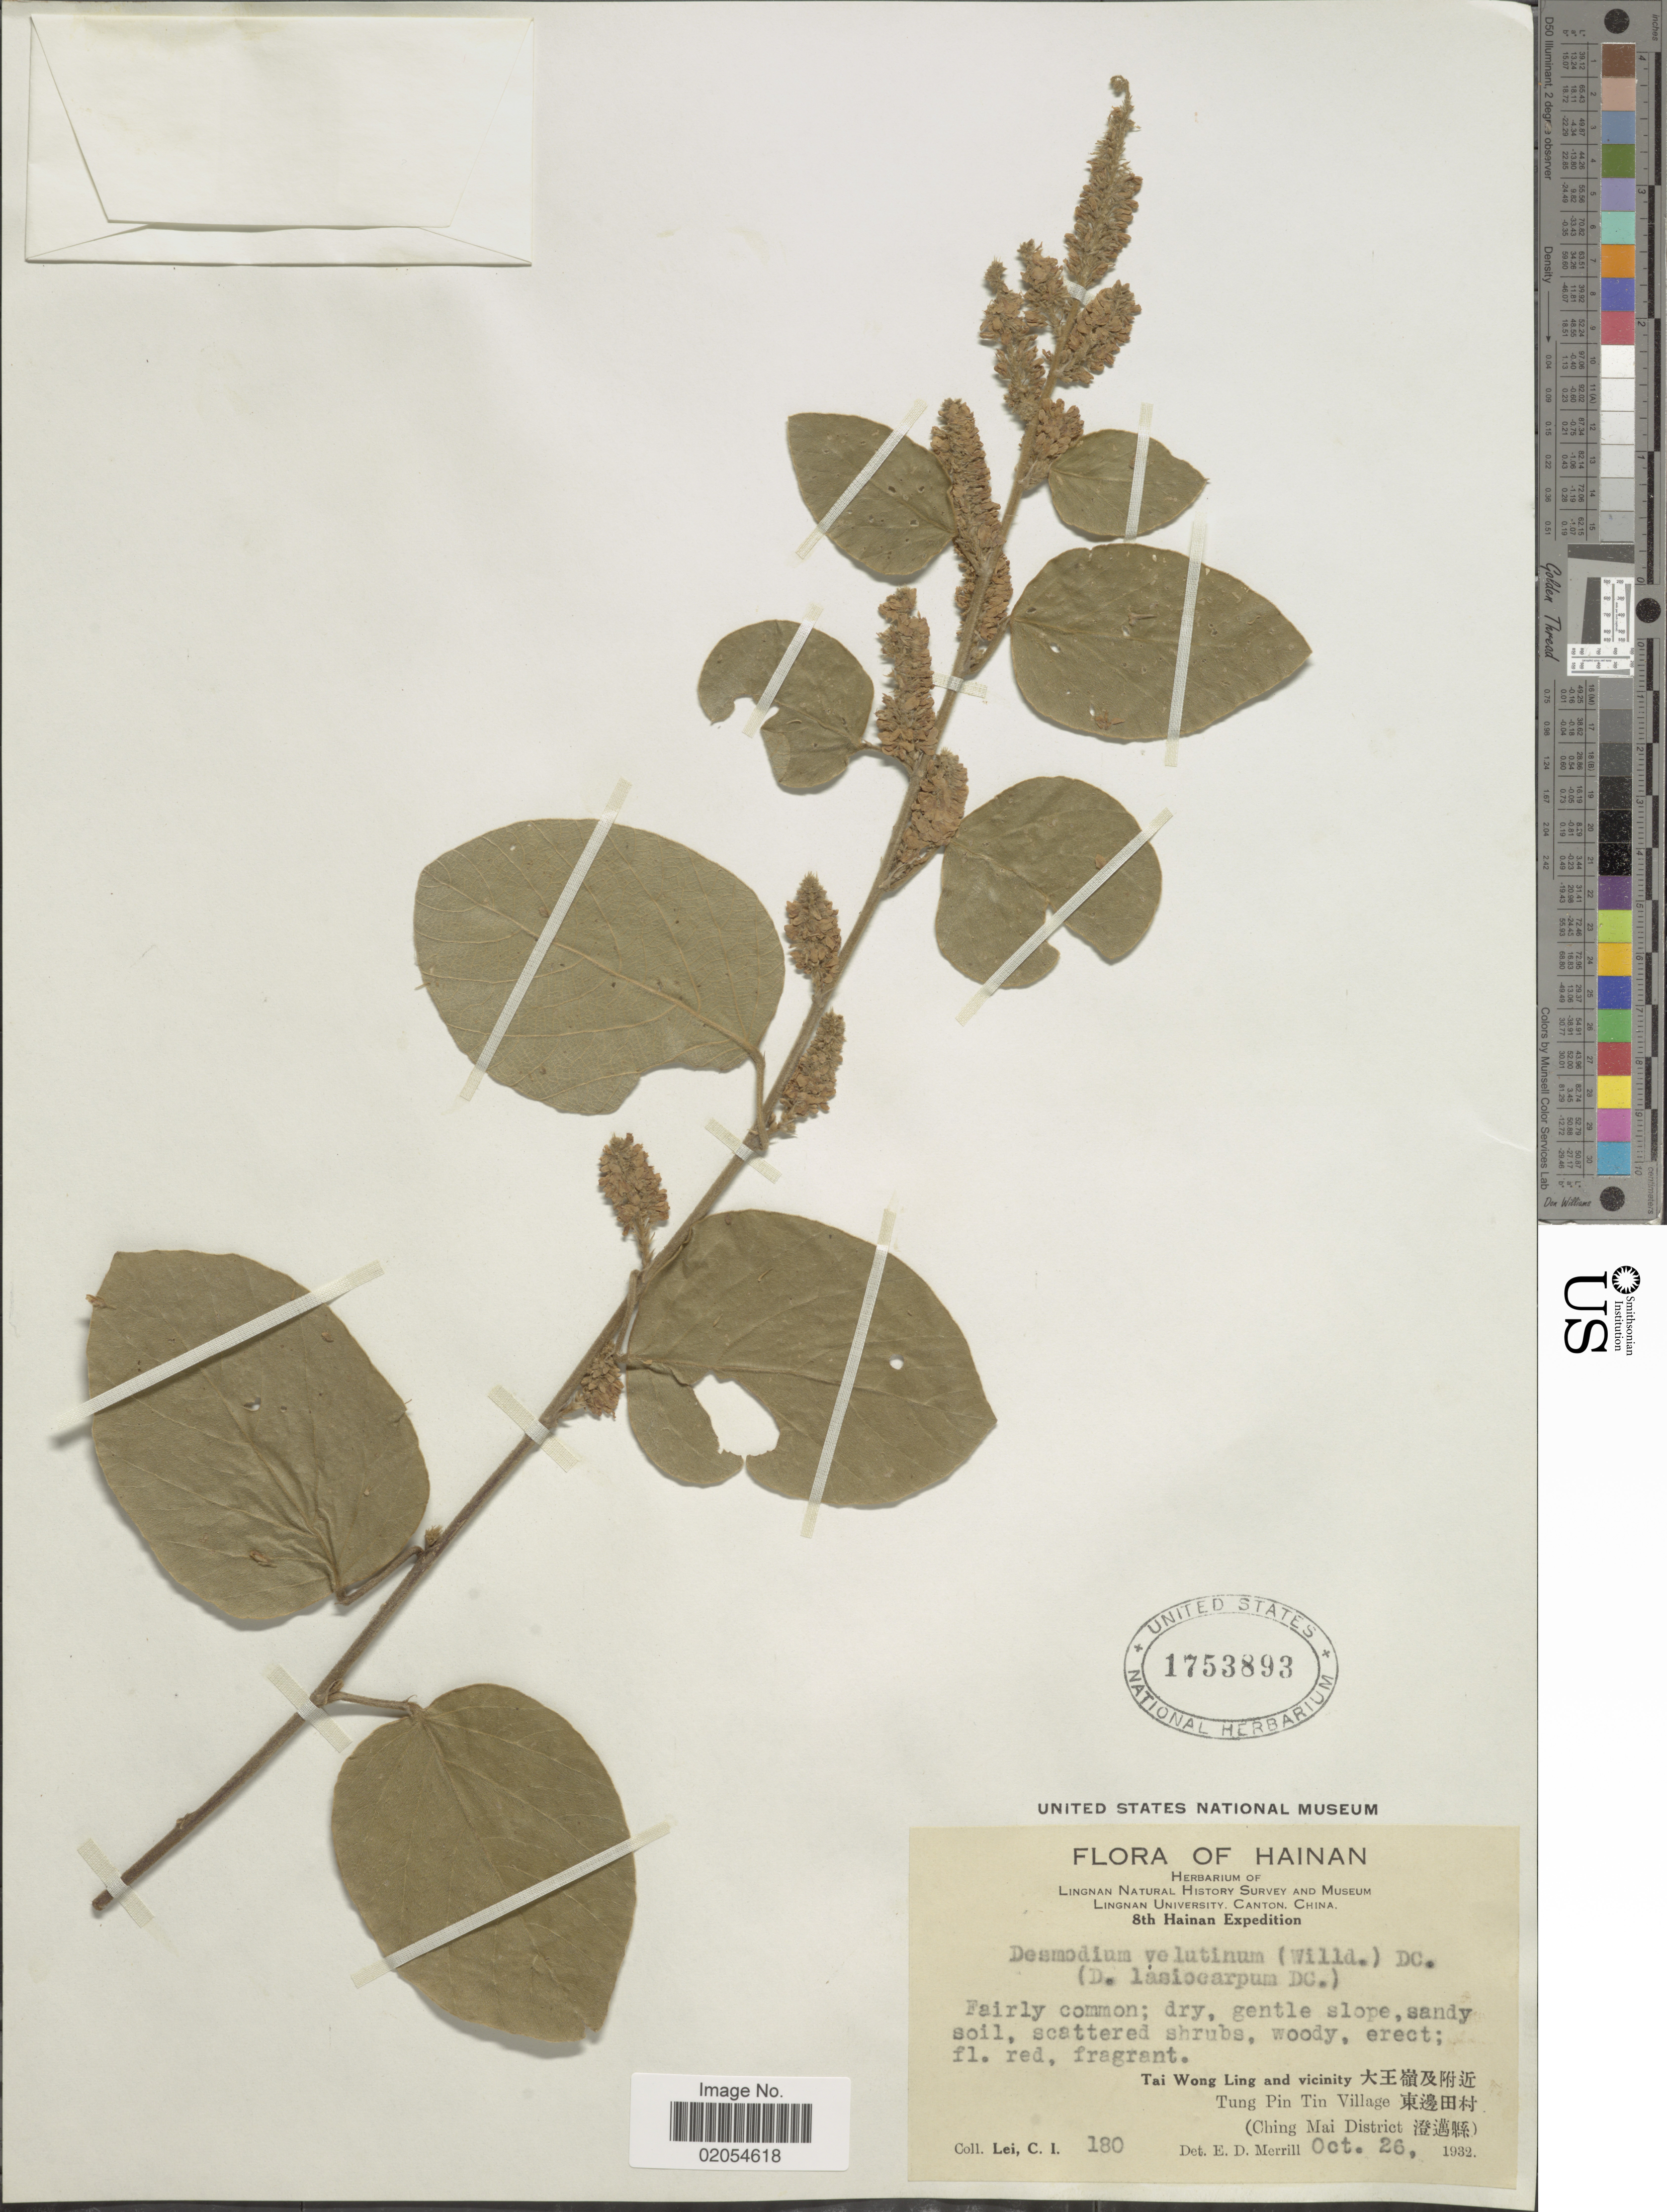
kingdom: Plantae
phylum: Tracheophyta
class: Magnoliopsida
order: Fabales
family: Fabaceae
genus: Polhillides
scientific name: Polhillides velutina subsp. velutina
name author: (Willd.) H. Ohashi & K. Ohashi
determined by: Strong, Mark T., (BOT), Smithsonian Institution - National Museum of Natural History (UNITED STATES)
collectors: C. I. Lei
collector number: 180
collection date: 1932-10-26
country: China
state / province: Hainan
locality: Tai Wong and vicinity. Tung Pin Tin Village (Ching Mai District)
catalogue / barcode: US 1753893